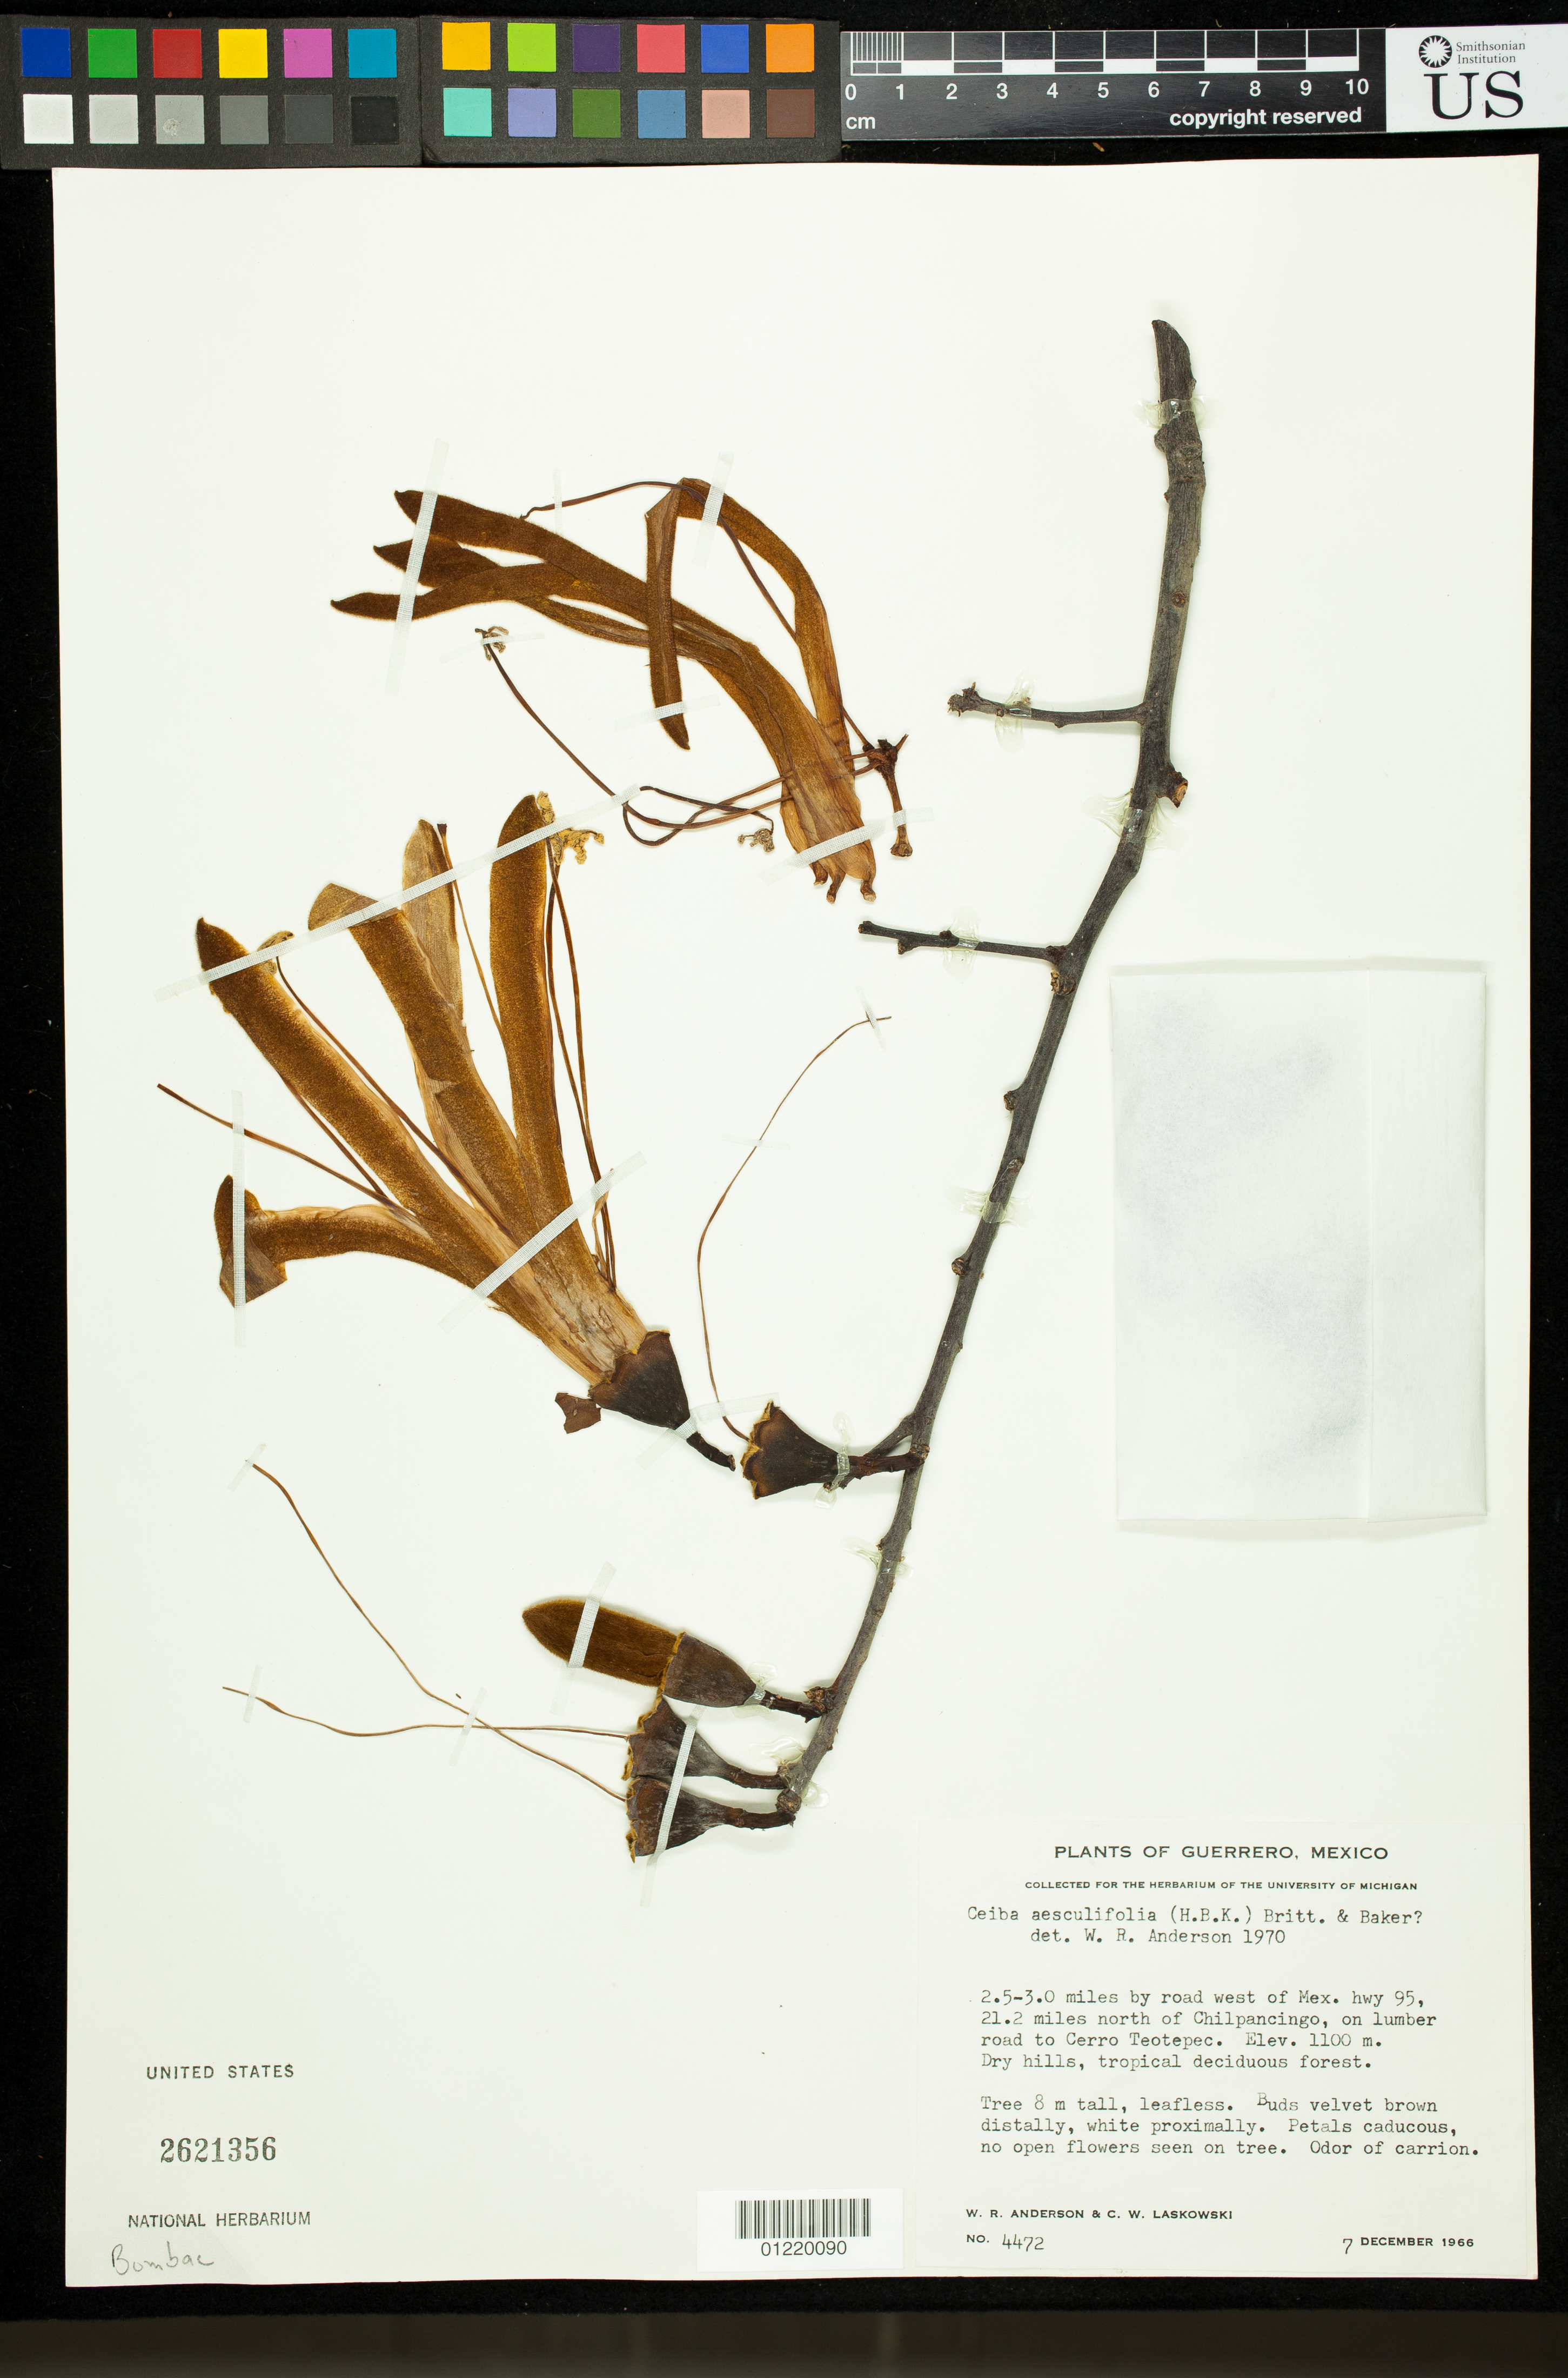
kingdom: Plantae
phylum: Tracheophyta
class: Magnoliopsida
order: Malvales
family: Malvaceae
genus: Ceiba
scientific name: Ceiba aesculifolia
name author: (Kunth) Britten & Baker f.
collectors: W. Anderson & C. Laskowski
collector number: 4472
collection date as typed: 12/7/1966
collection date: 1966-12-07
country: Mexico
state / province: Guerrero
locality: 2.5 - 3.0 miles by road west of Mex. hwy 95, 21.2 miles north of Chilpancingo, on lumber road to Cerro Teotepec. Dry hills, tropical deciduous forest.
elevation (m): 1100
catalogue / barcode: US 2621356